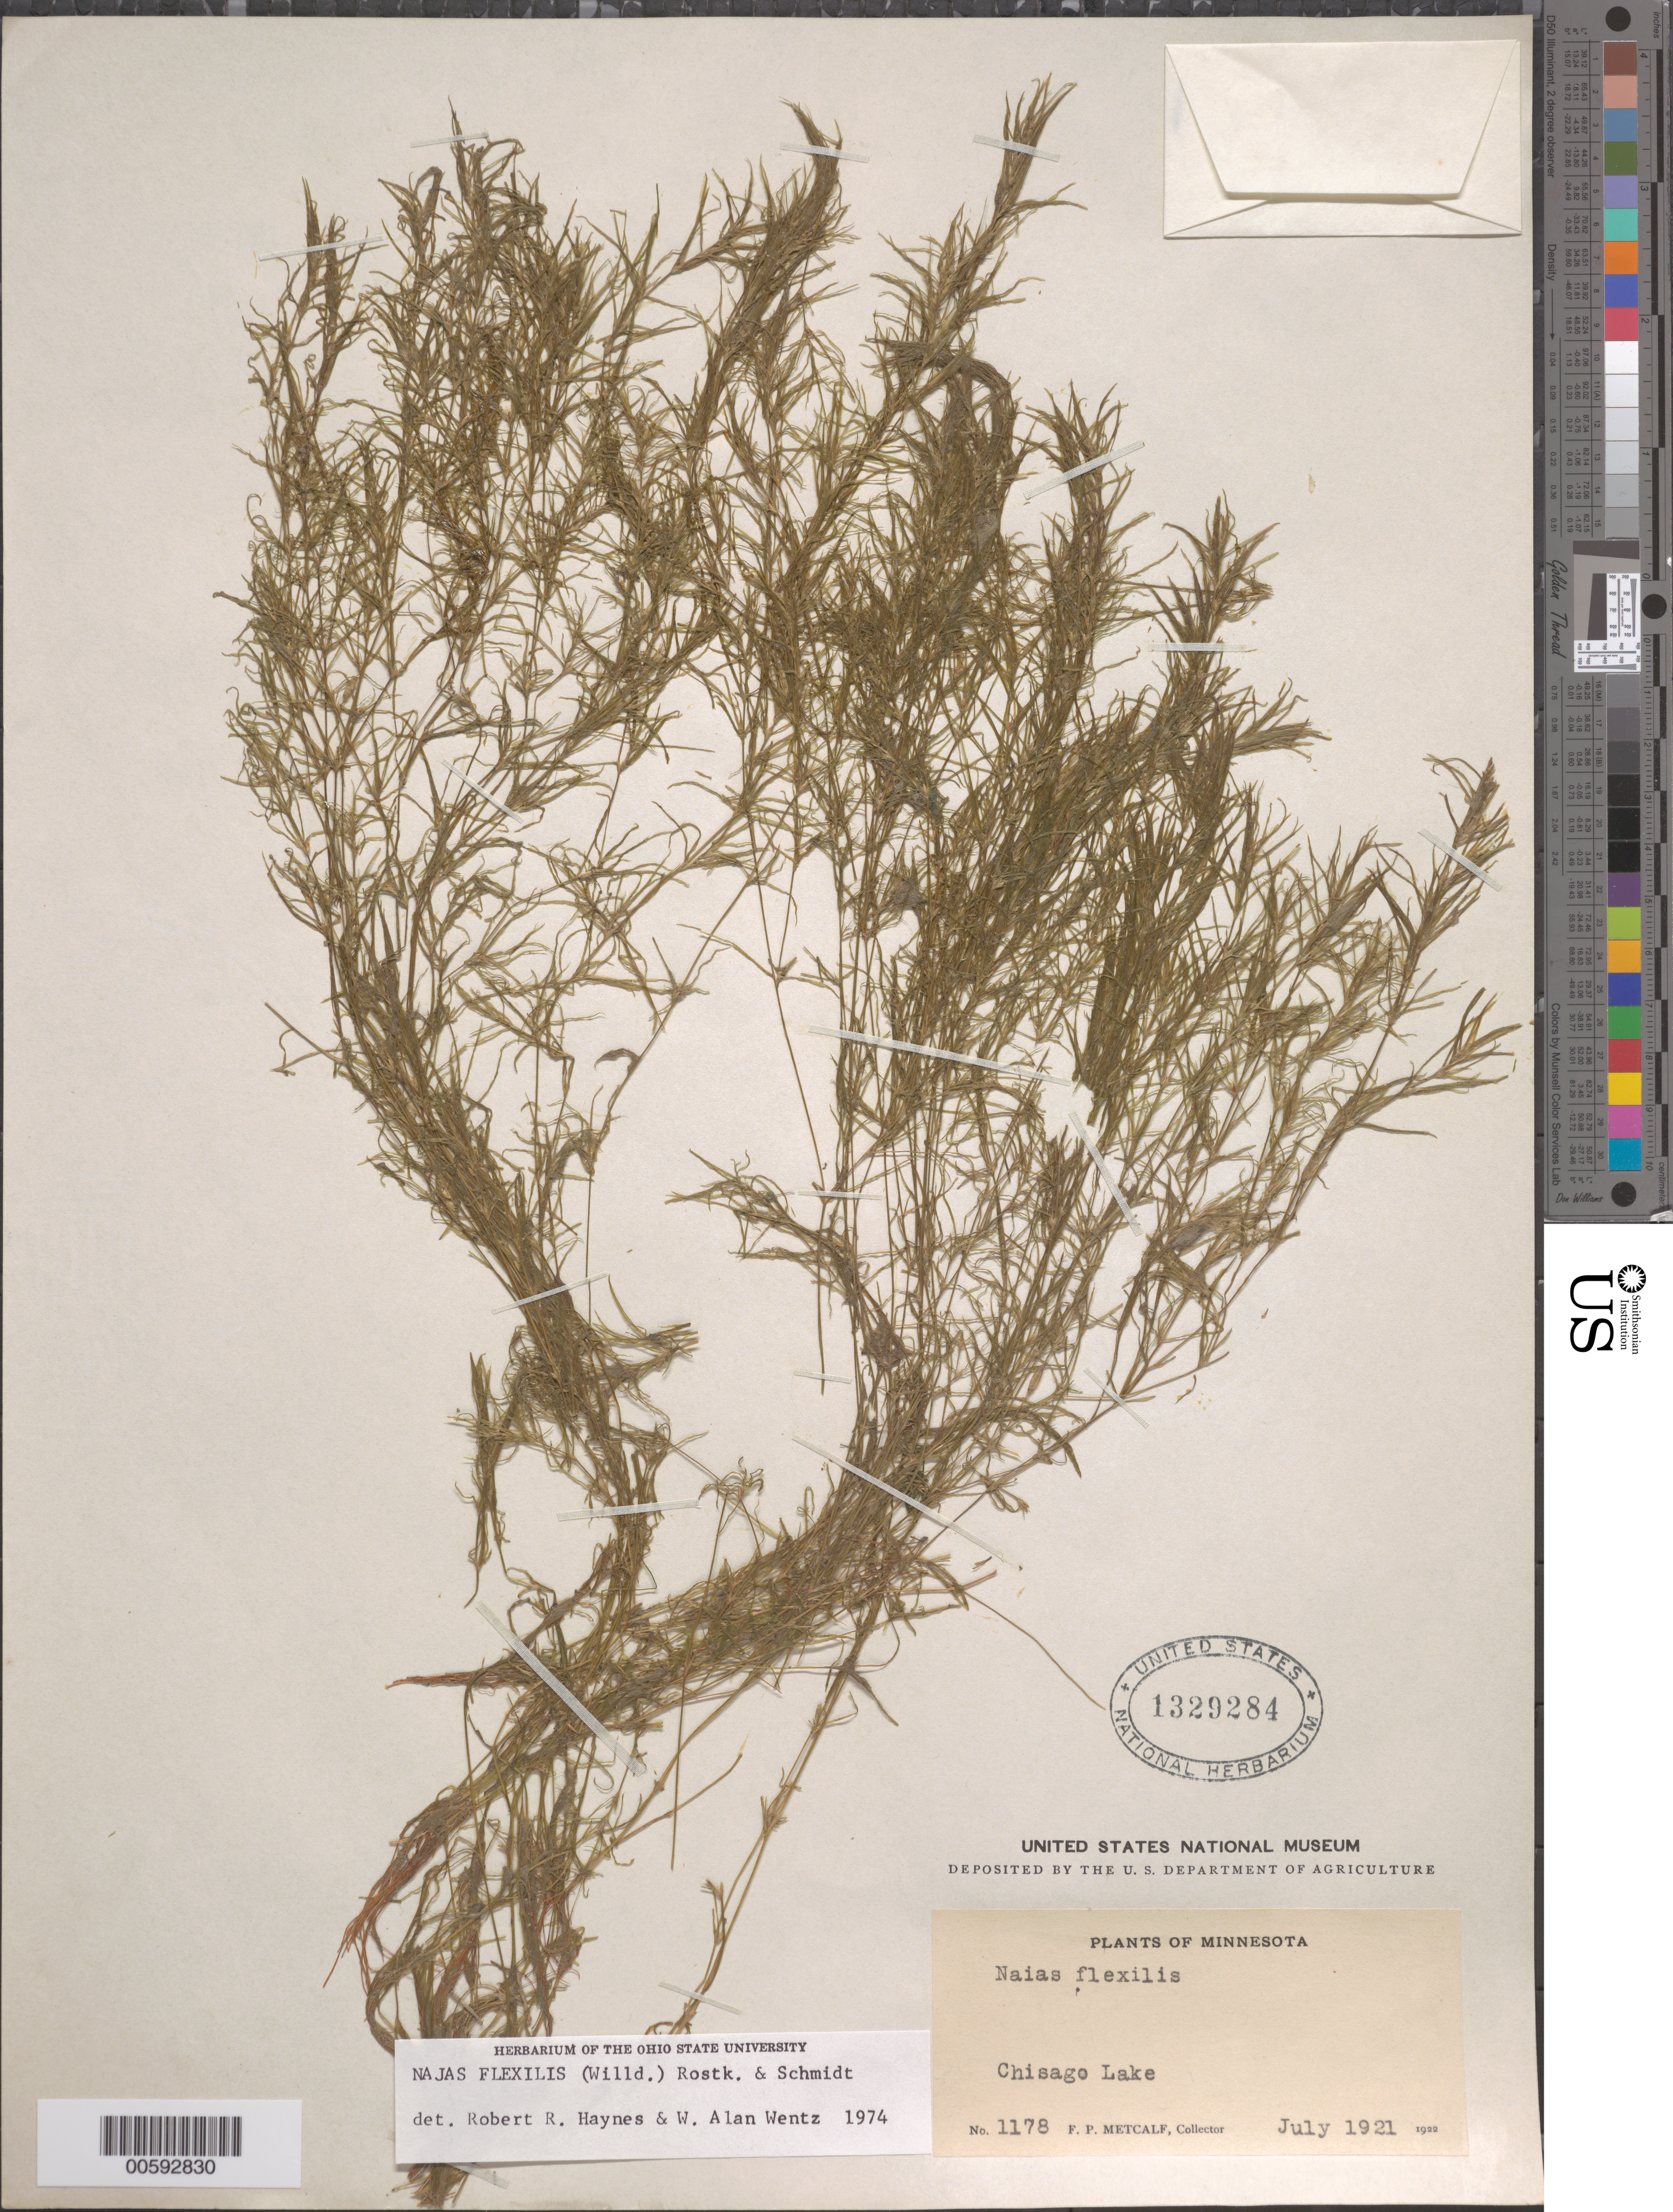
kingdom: Plantae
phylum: Tracheophyta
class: Liliopsida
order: Alismatales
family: Hydrocharitaceae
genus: Najas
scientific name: Najas flexilis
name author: (Willd.) Rostk. & Schmidt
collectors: F. P. Metcalf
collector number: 1178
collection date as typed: Jul 1921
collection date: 1921-07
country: United States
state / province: Minnesota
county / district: Chisago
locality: Chisago Lake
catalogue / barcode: US 1329284